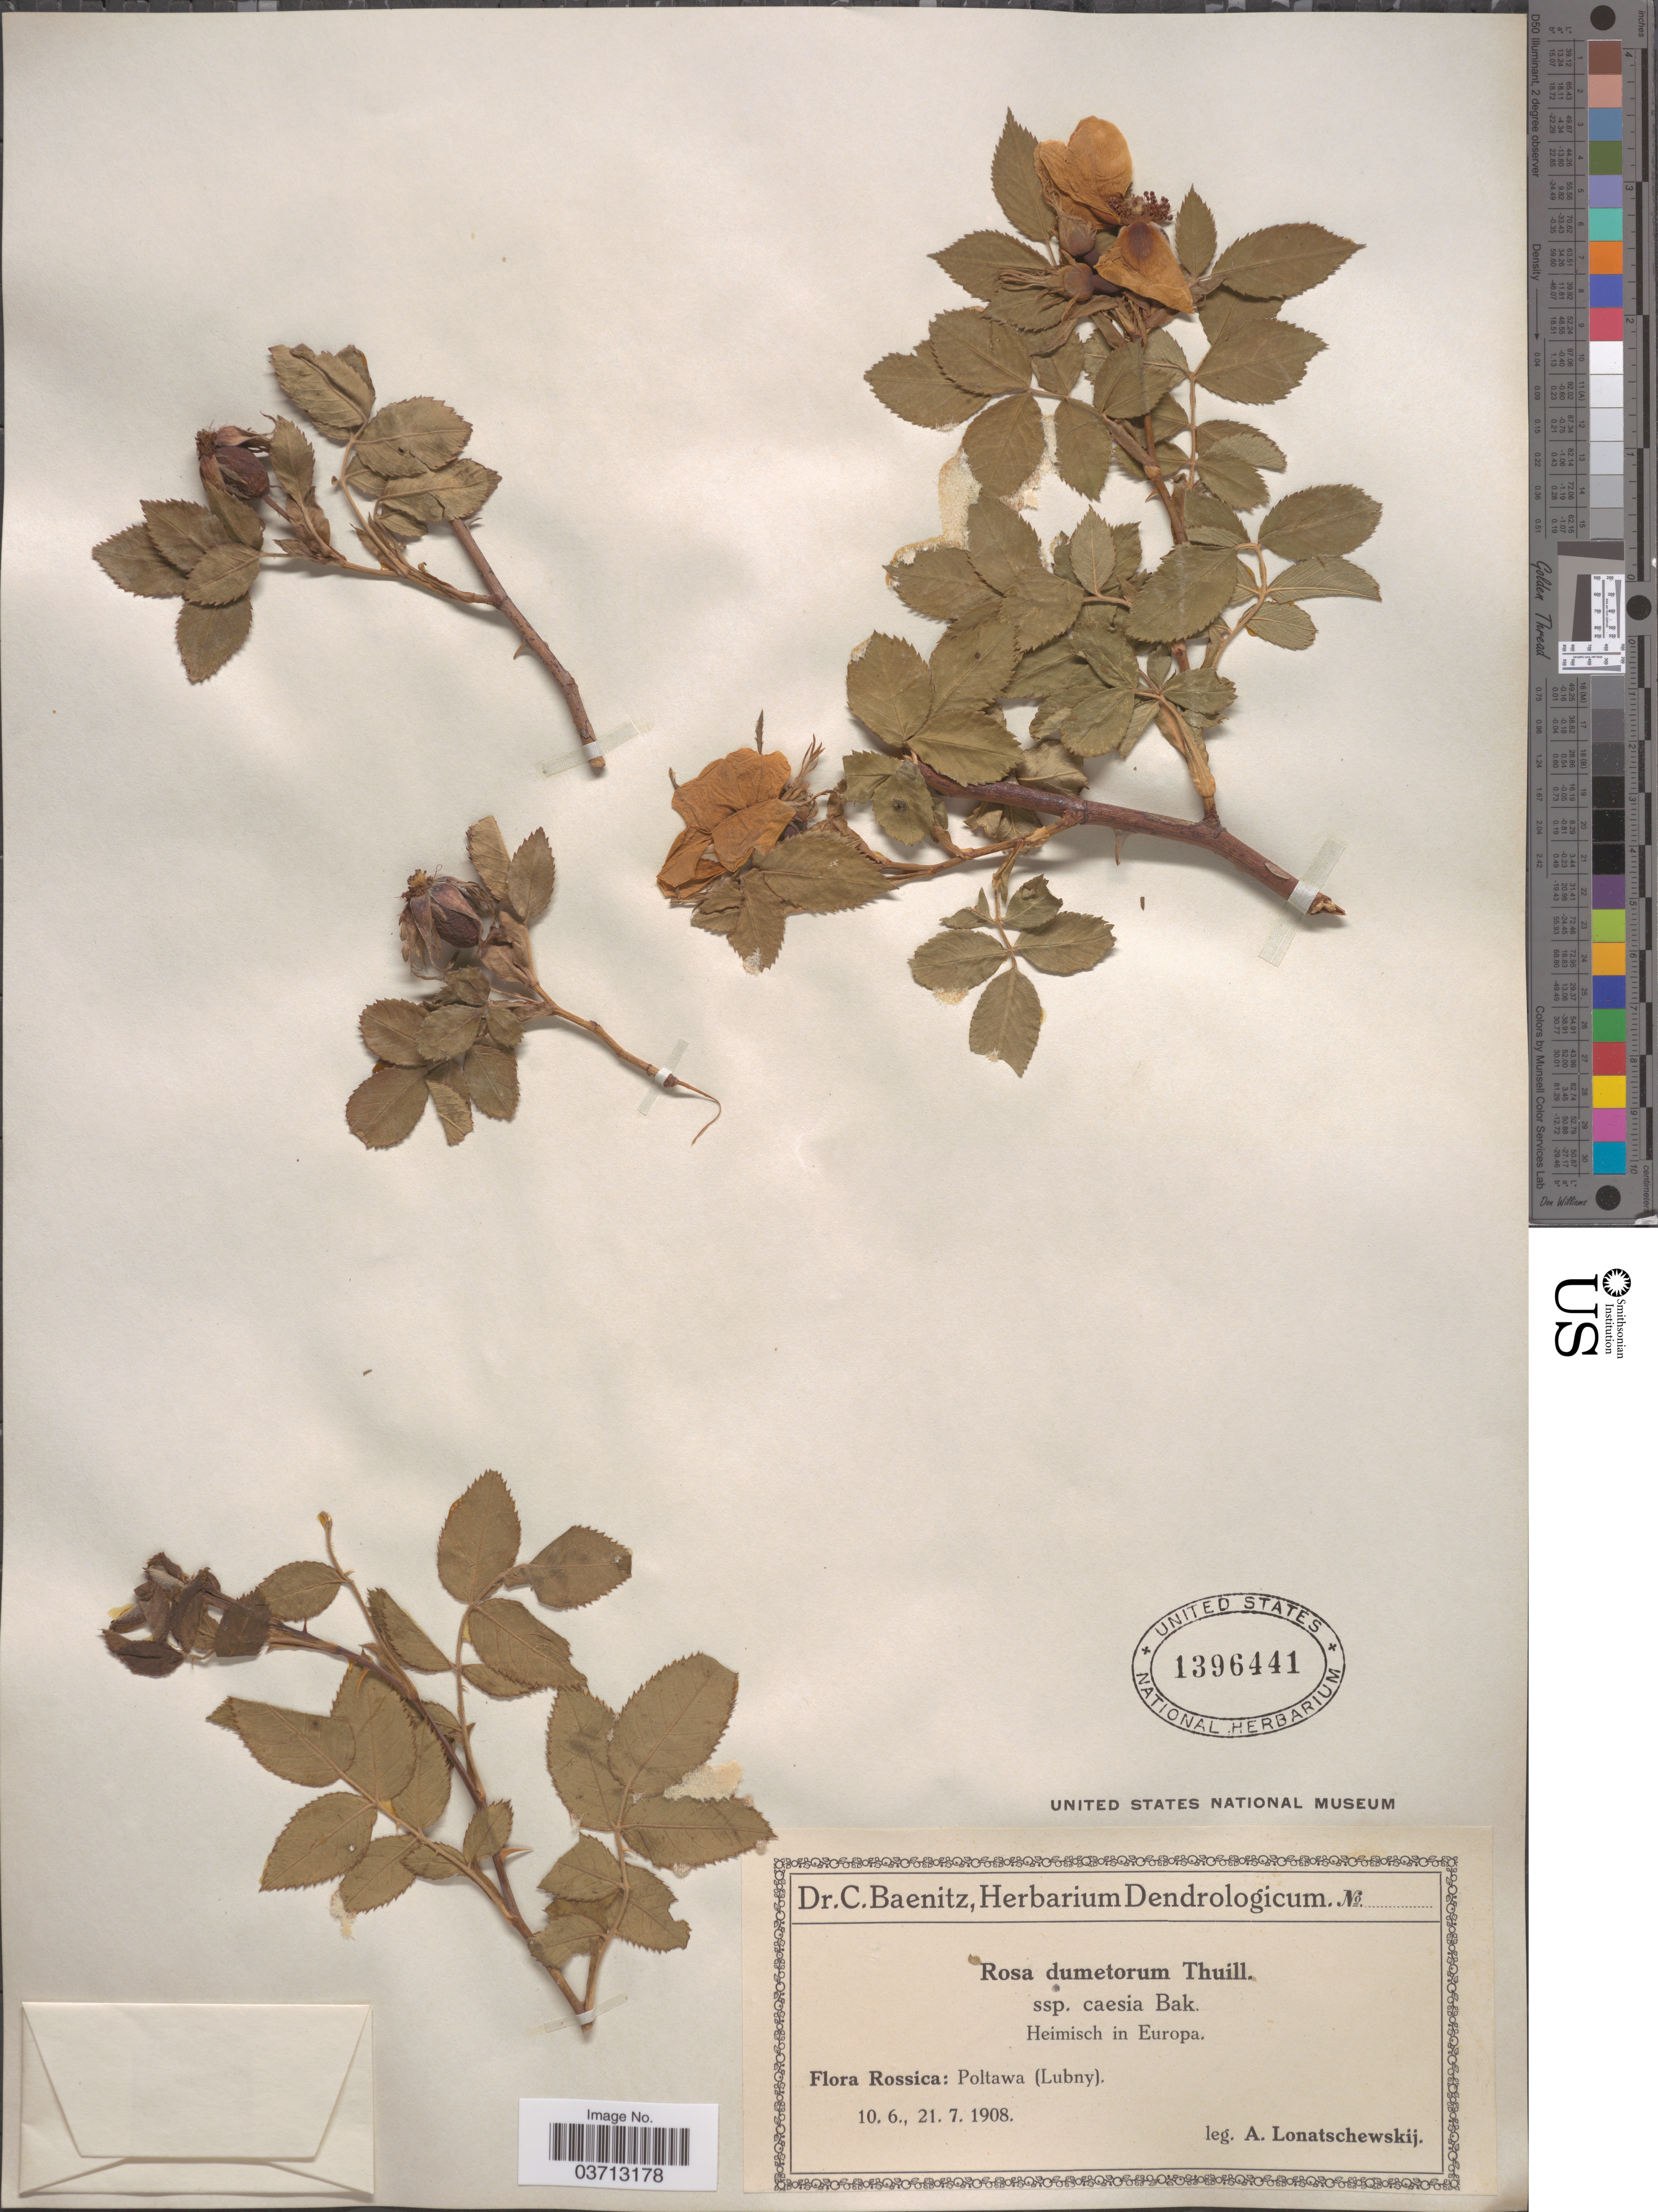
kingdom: Plantae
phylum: Tracheophyta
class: Magnoliopsida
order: Rosales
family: Rosaceae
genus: Rosa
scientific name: Rosa dumetorum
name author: Lange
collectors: A. Lonatschewskij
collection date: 1908-06-10/1908-07-21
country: Ukraine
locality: Rossica: Poltawa (Lubny).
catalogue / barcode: US 1396441